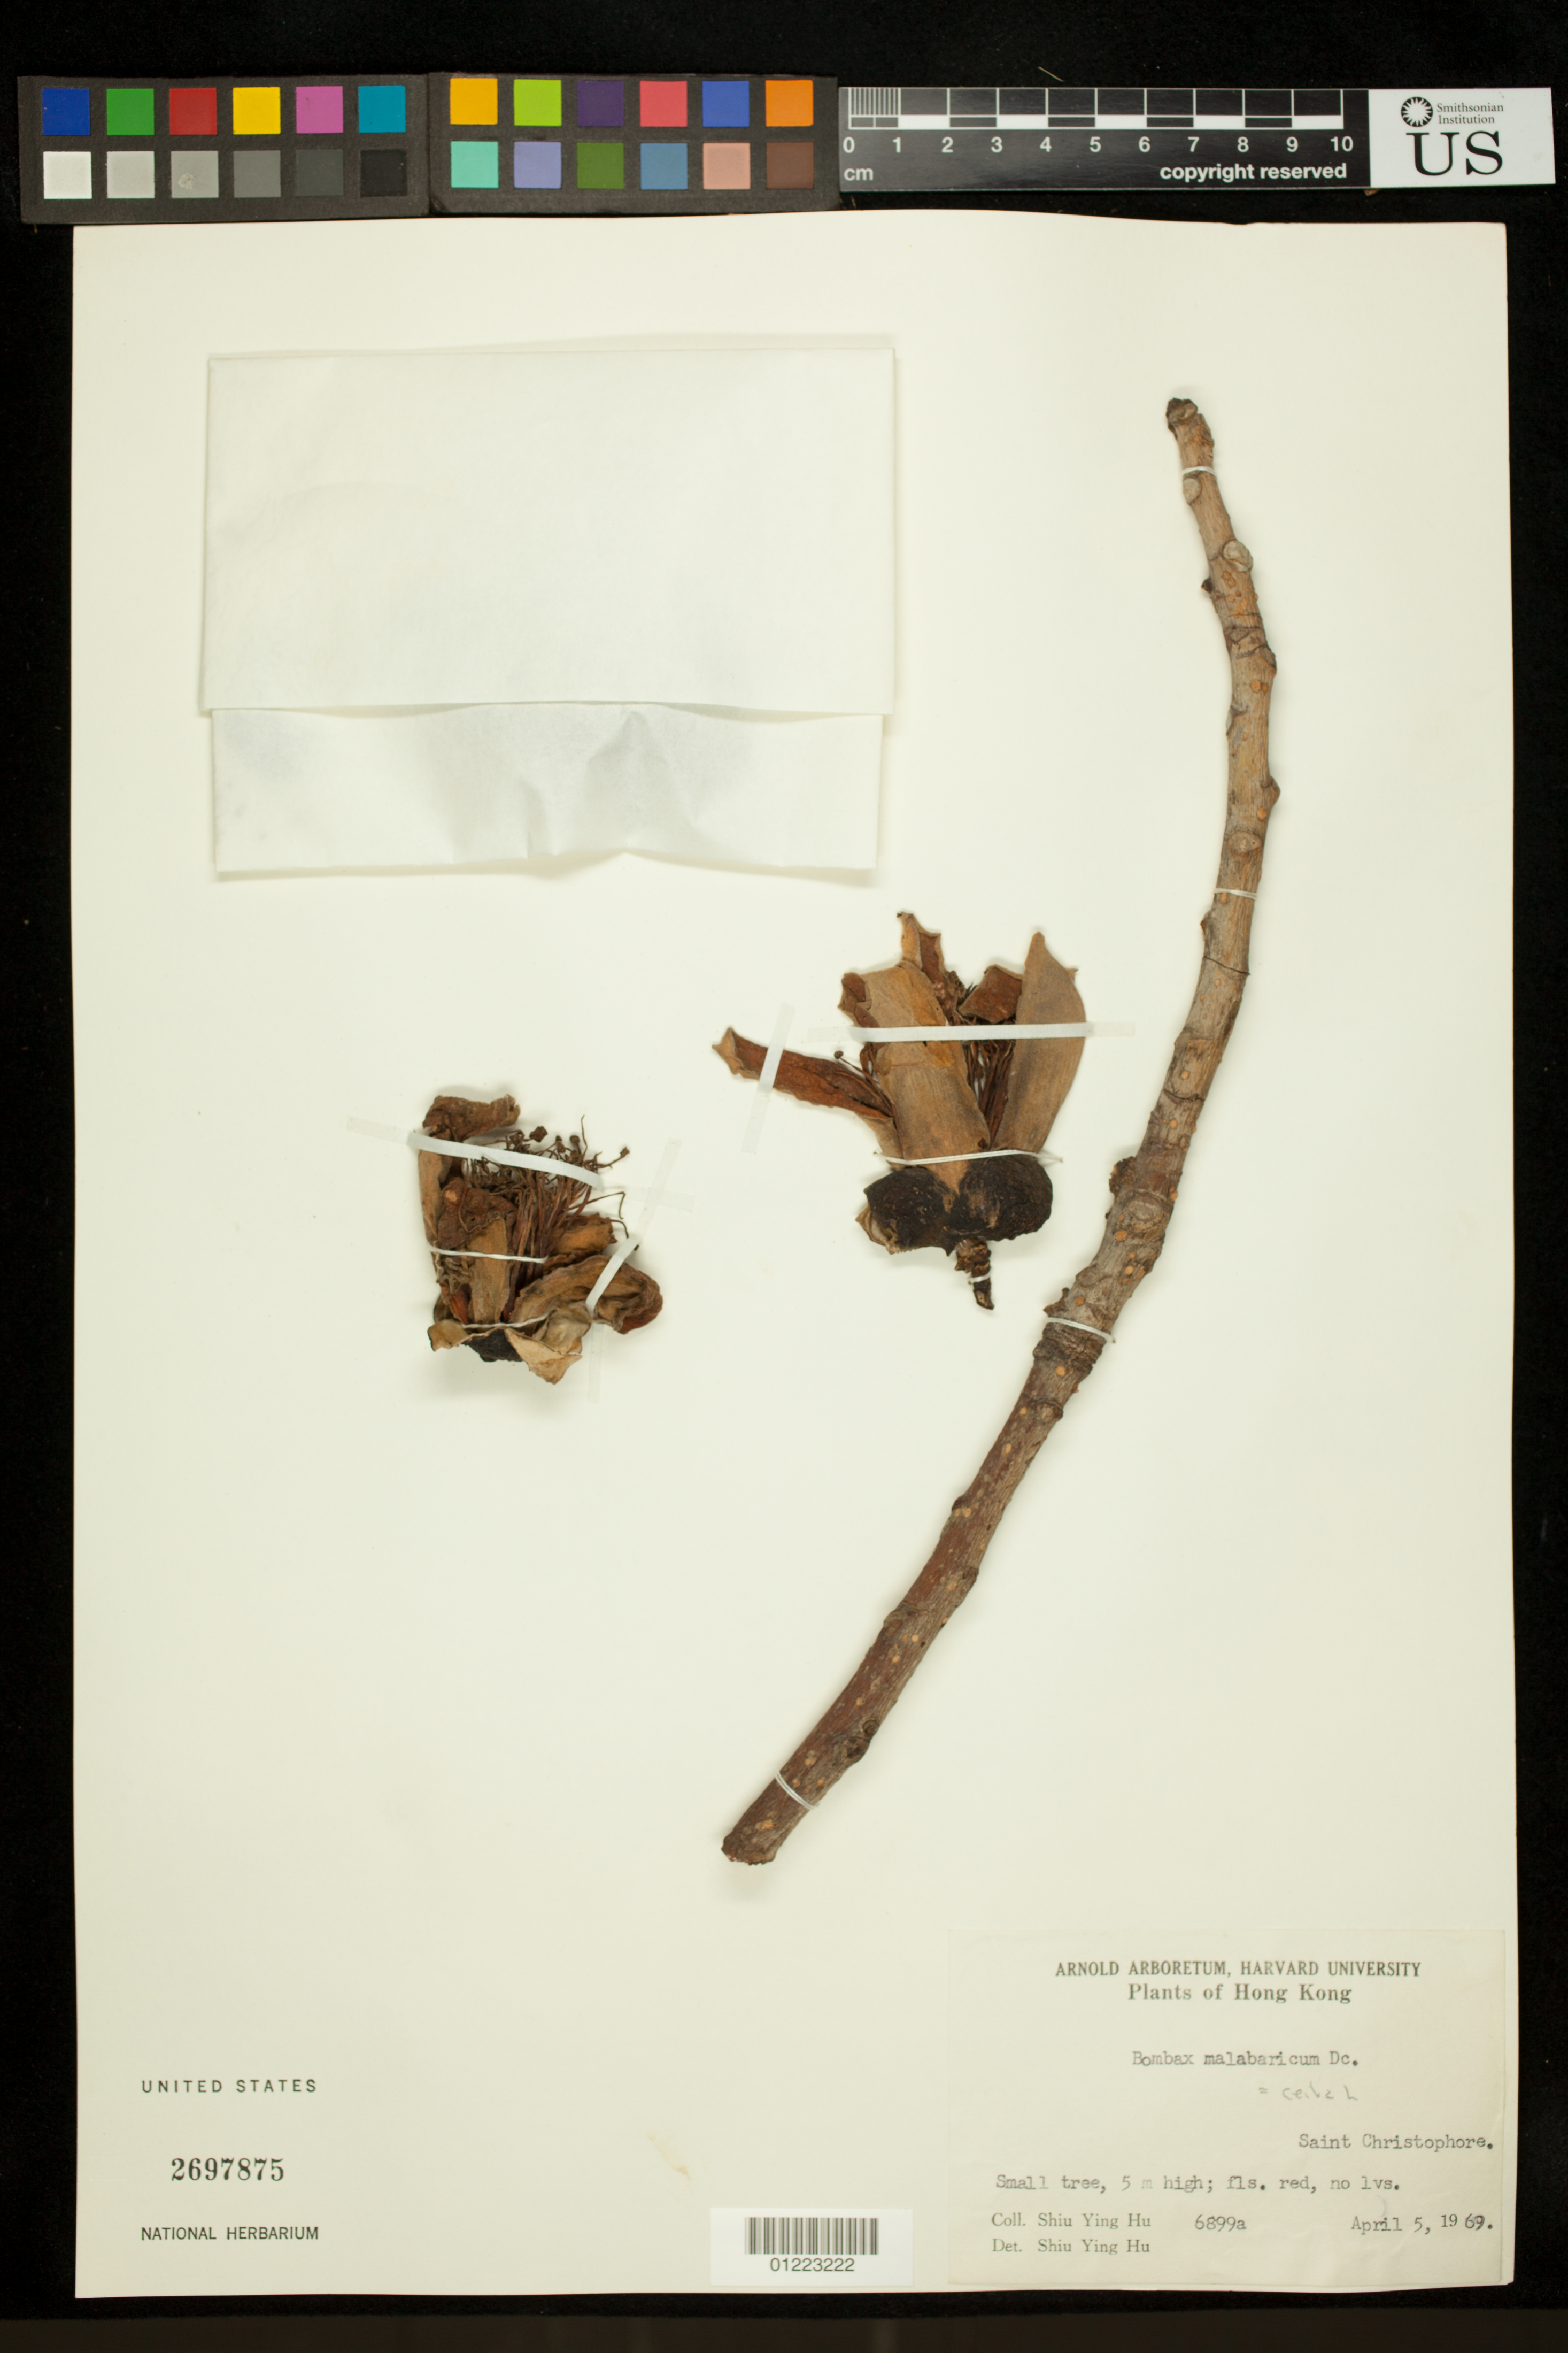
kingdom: Plantae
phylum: Tracheophyta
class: Magnoliopsida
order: Malvales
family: Malvaceae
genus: Bombax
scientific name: Bombax ceiba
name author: L.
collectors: S. Y. Hu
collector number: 6899a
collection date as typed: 4/5/1969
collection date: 1969-04-05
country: China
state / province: Hong Kong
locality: Saint Christophore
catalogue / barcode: US 2697875